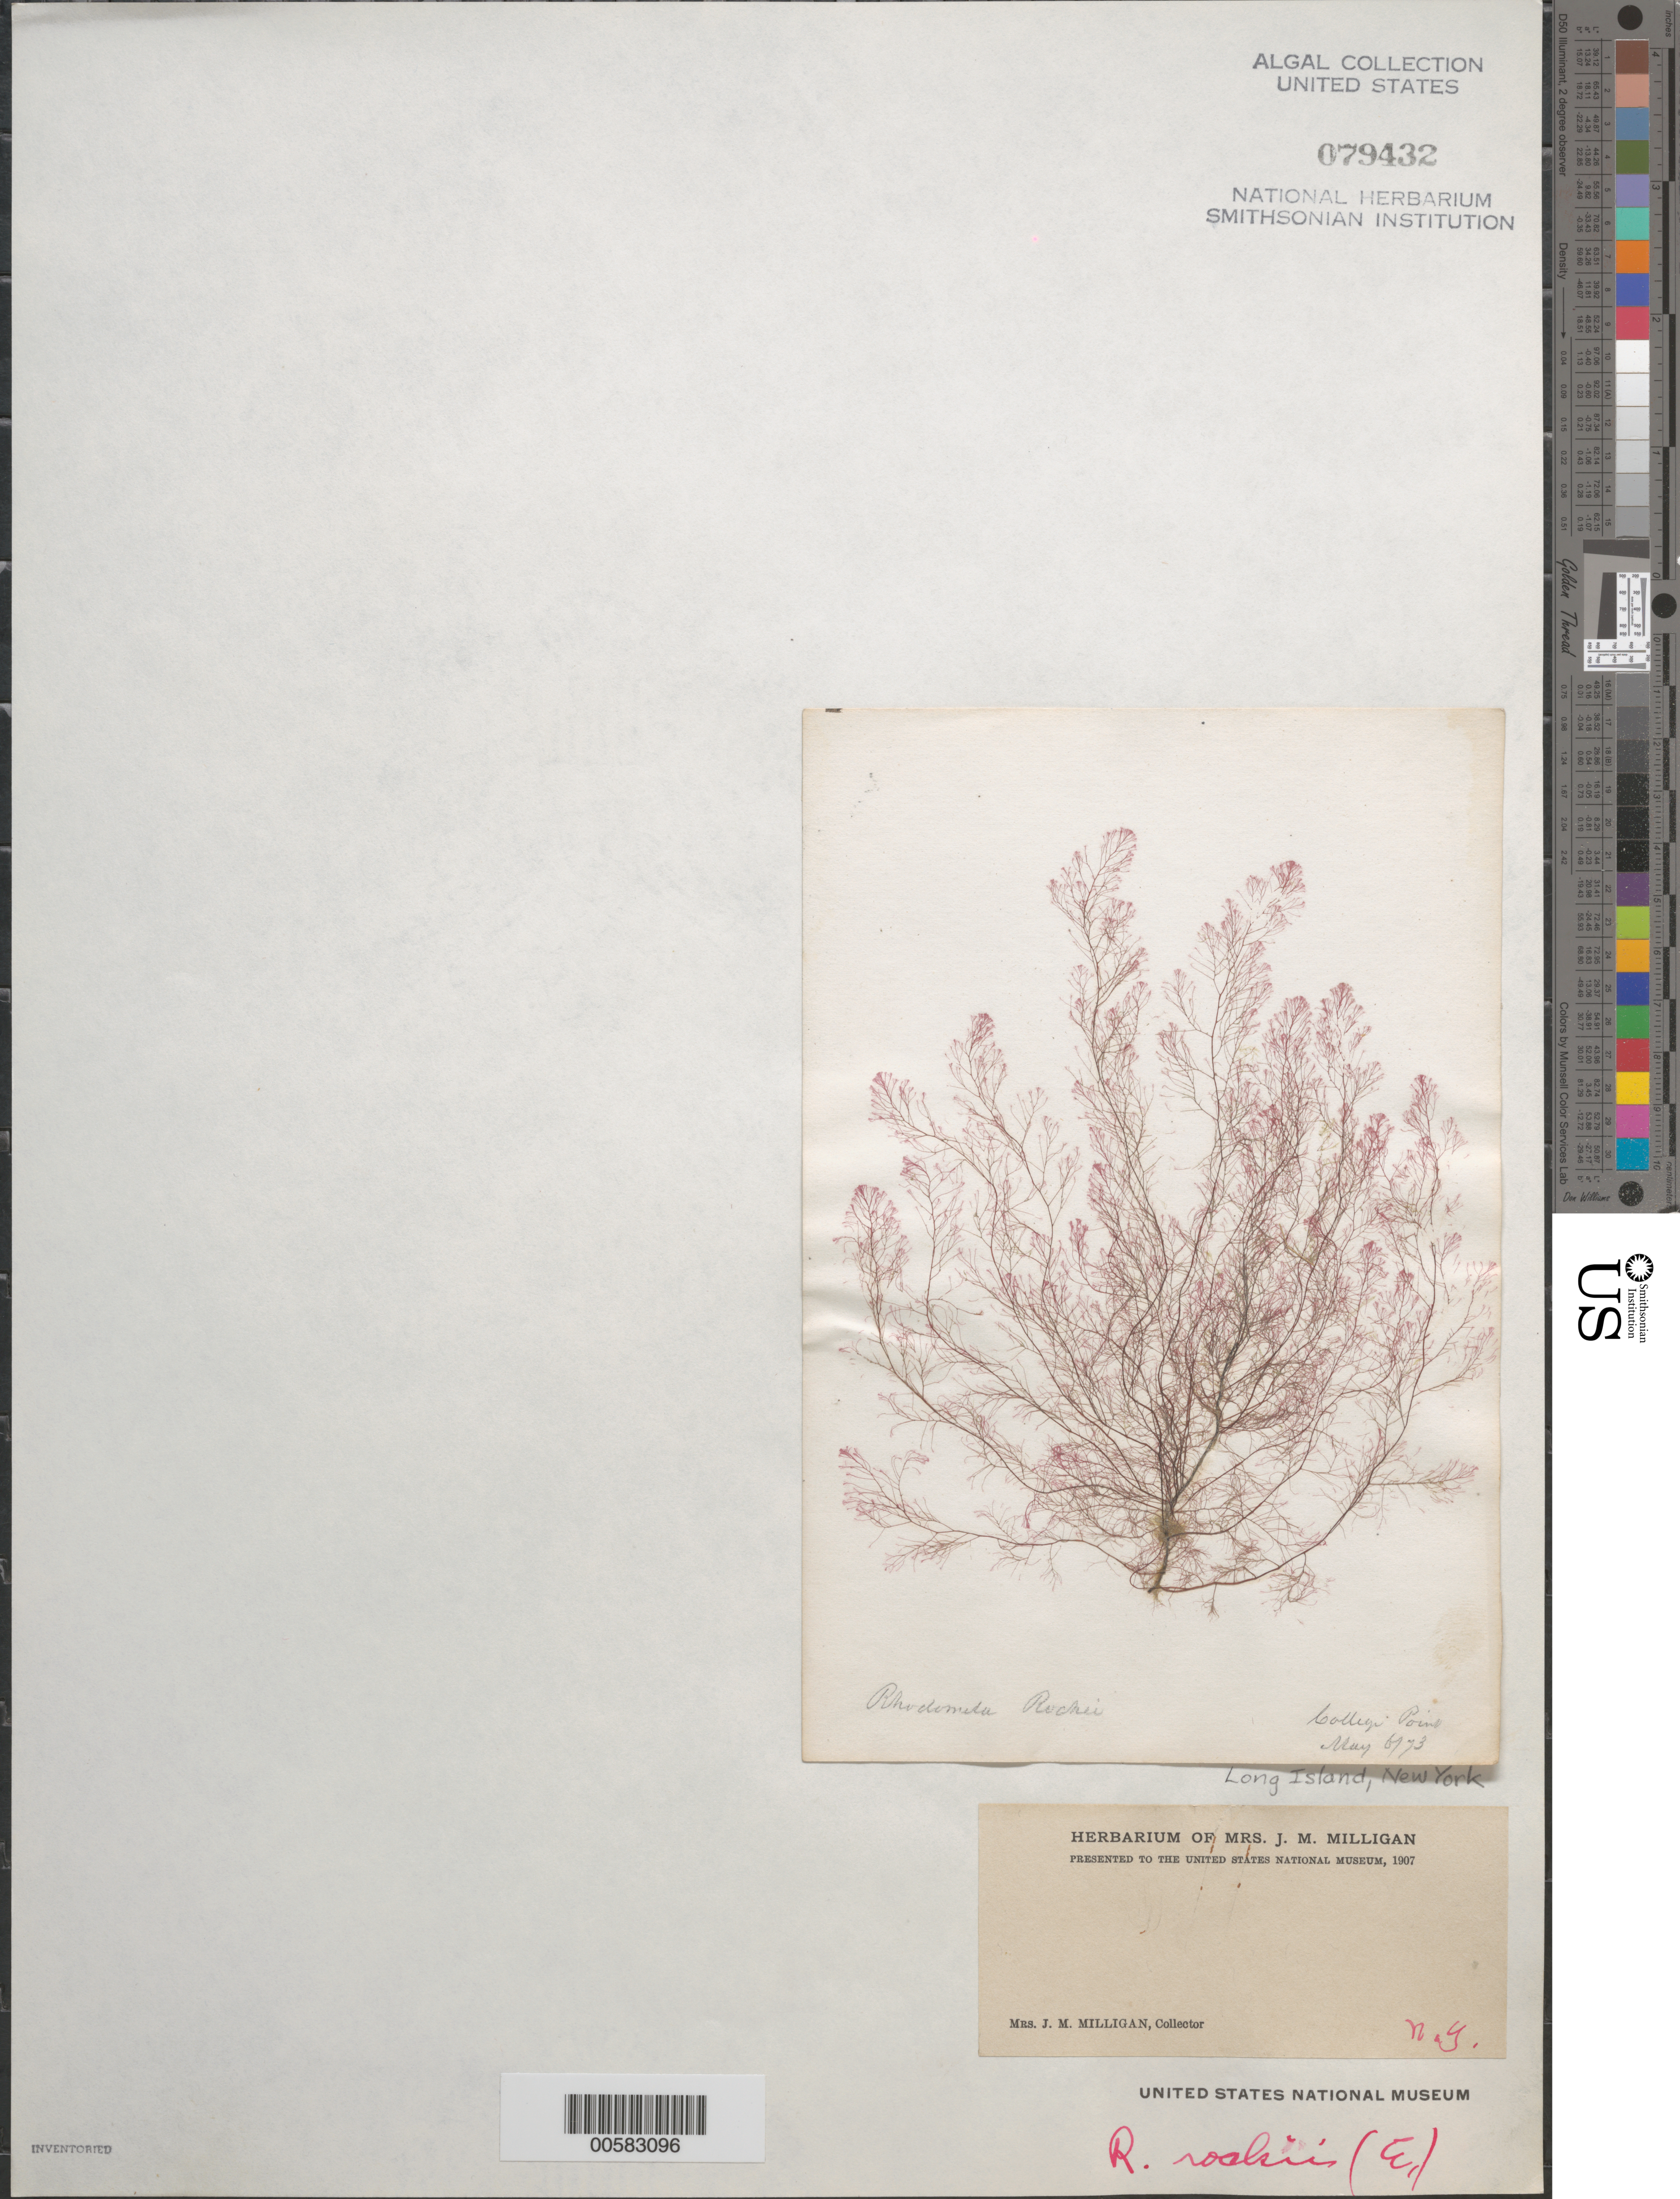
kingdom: Plantae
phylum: Rhodophyta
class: Florideophyceae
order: Ceramiales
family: Rhodomelaceae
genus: Rhodomela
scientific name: Rhodomela confervoides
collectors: Milligan, --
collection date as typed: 06 May 1873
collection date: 1873-05-06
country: United States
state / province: New York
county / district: Queens County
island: Long Island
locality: College Point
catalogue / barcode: US 79432